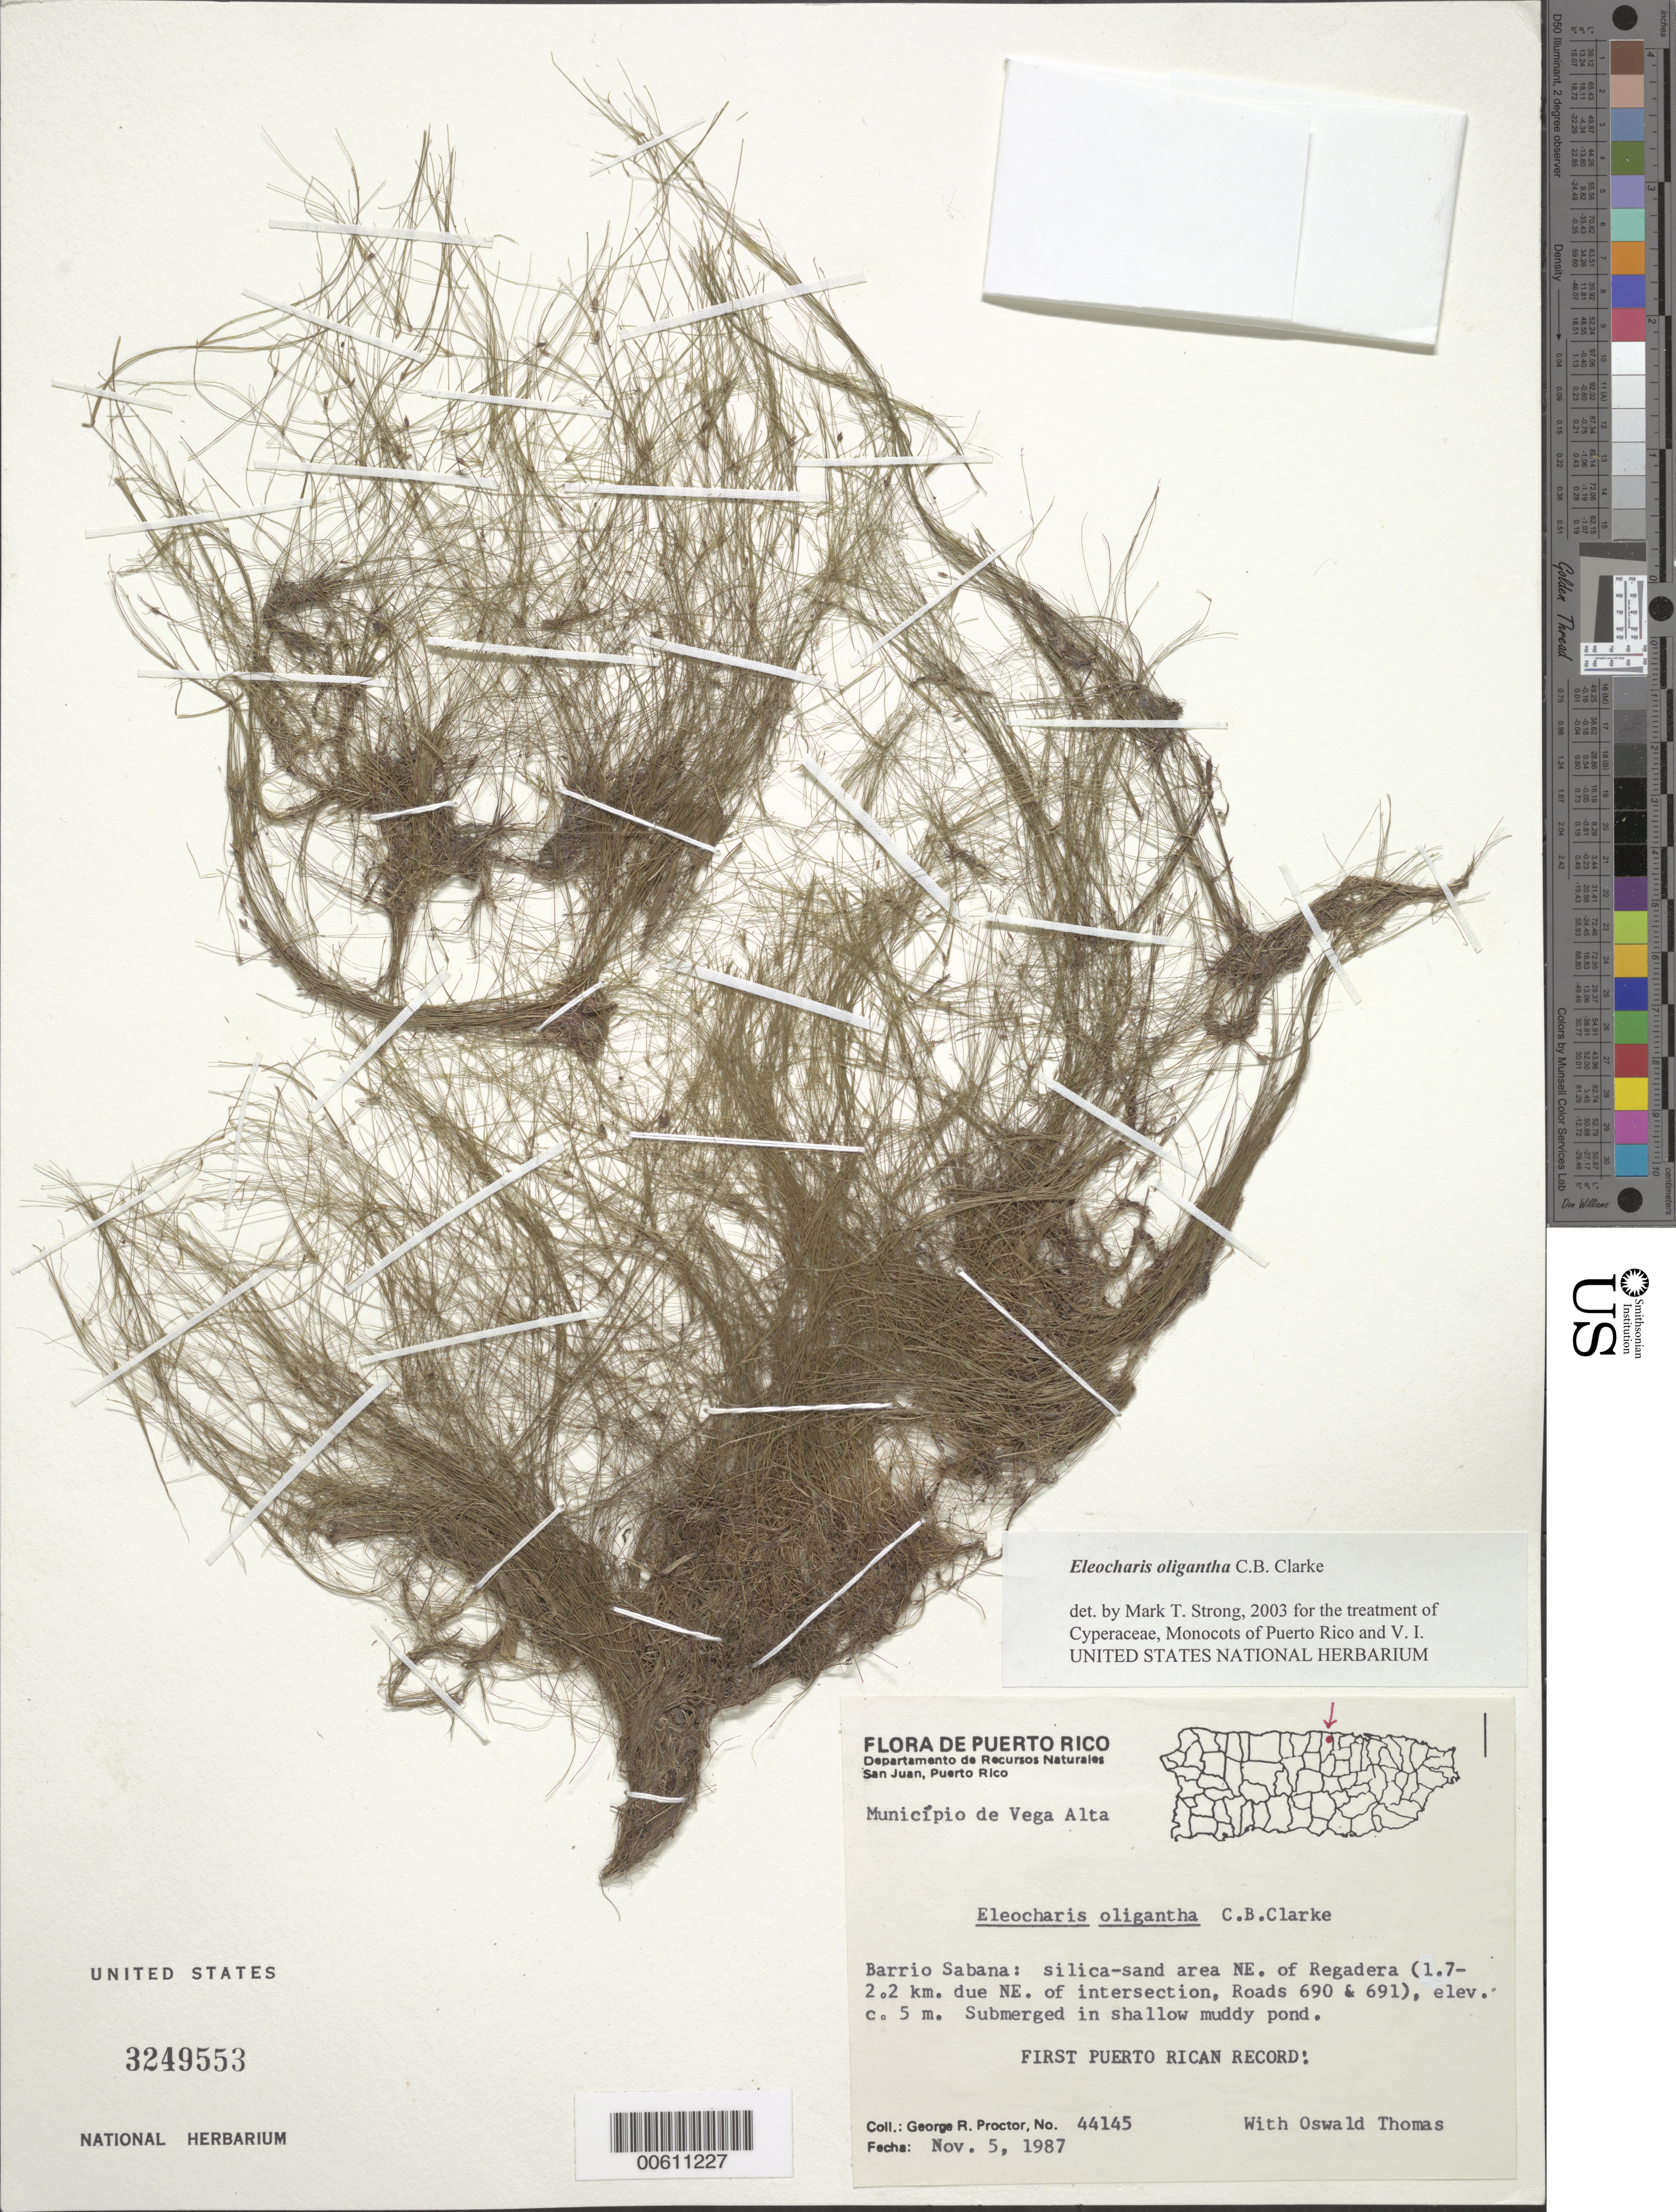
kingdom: Plantae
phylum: Tracheophyta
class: Liliopsida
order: Poales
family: Cyperaceae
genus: Eleocharis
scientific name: Eleocharis oligantha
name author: C.B. Clarke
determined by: Strong, M. T., (US), Smithsonian Institution - National Museum of Natural History (UNITED STATES)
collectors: G. R. Proctor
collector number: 44145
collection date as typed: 05 Nov 1987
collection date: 1987-11-05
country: Puerto Rico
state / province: Vega Alta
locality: Vega Alta: Barrio Sabana, silica-sand area NE of Regardera (1.7-2.2 km due NE of jct. Rds. 690 and 691.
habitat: Submerged in shallow muddy pool.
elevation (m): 5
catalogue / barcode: US 3249553